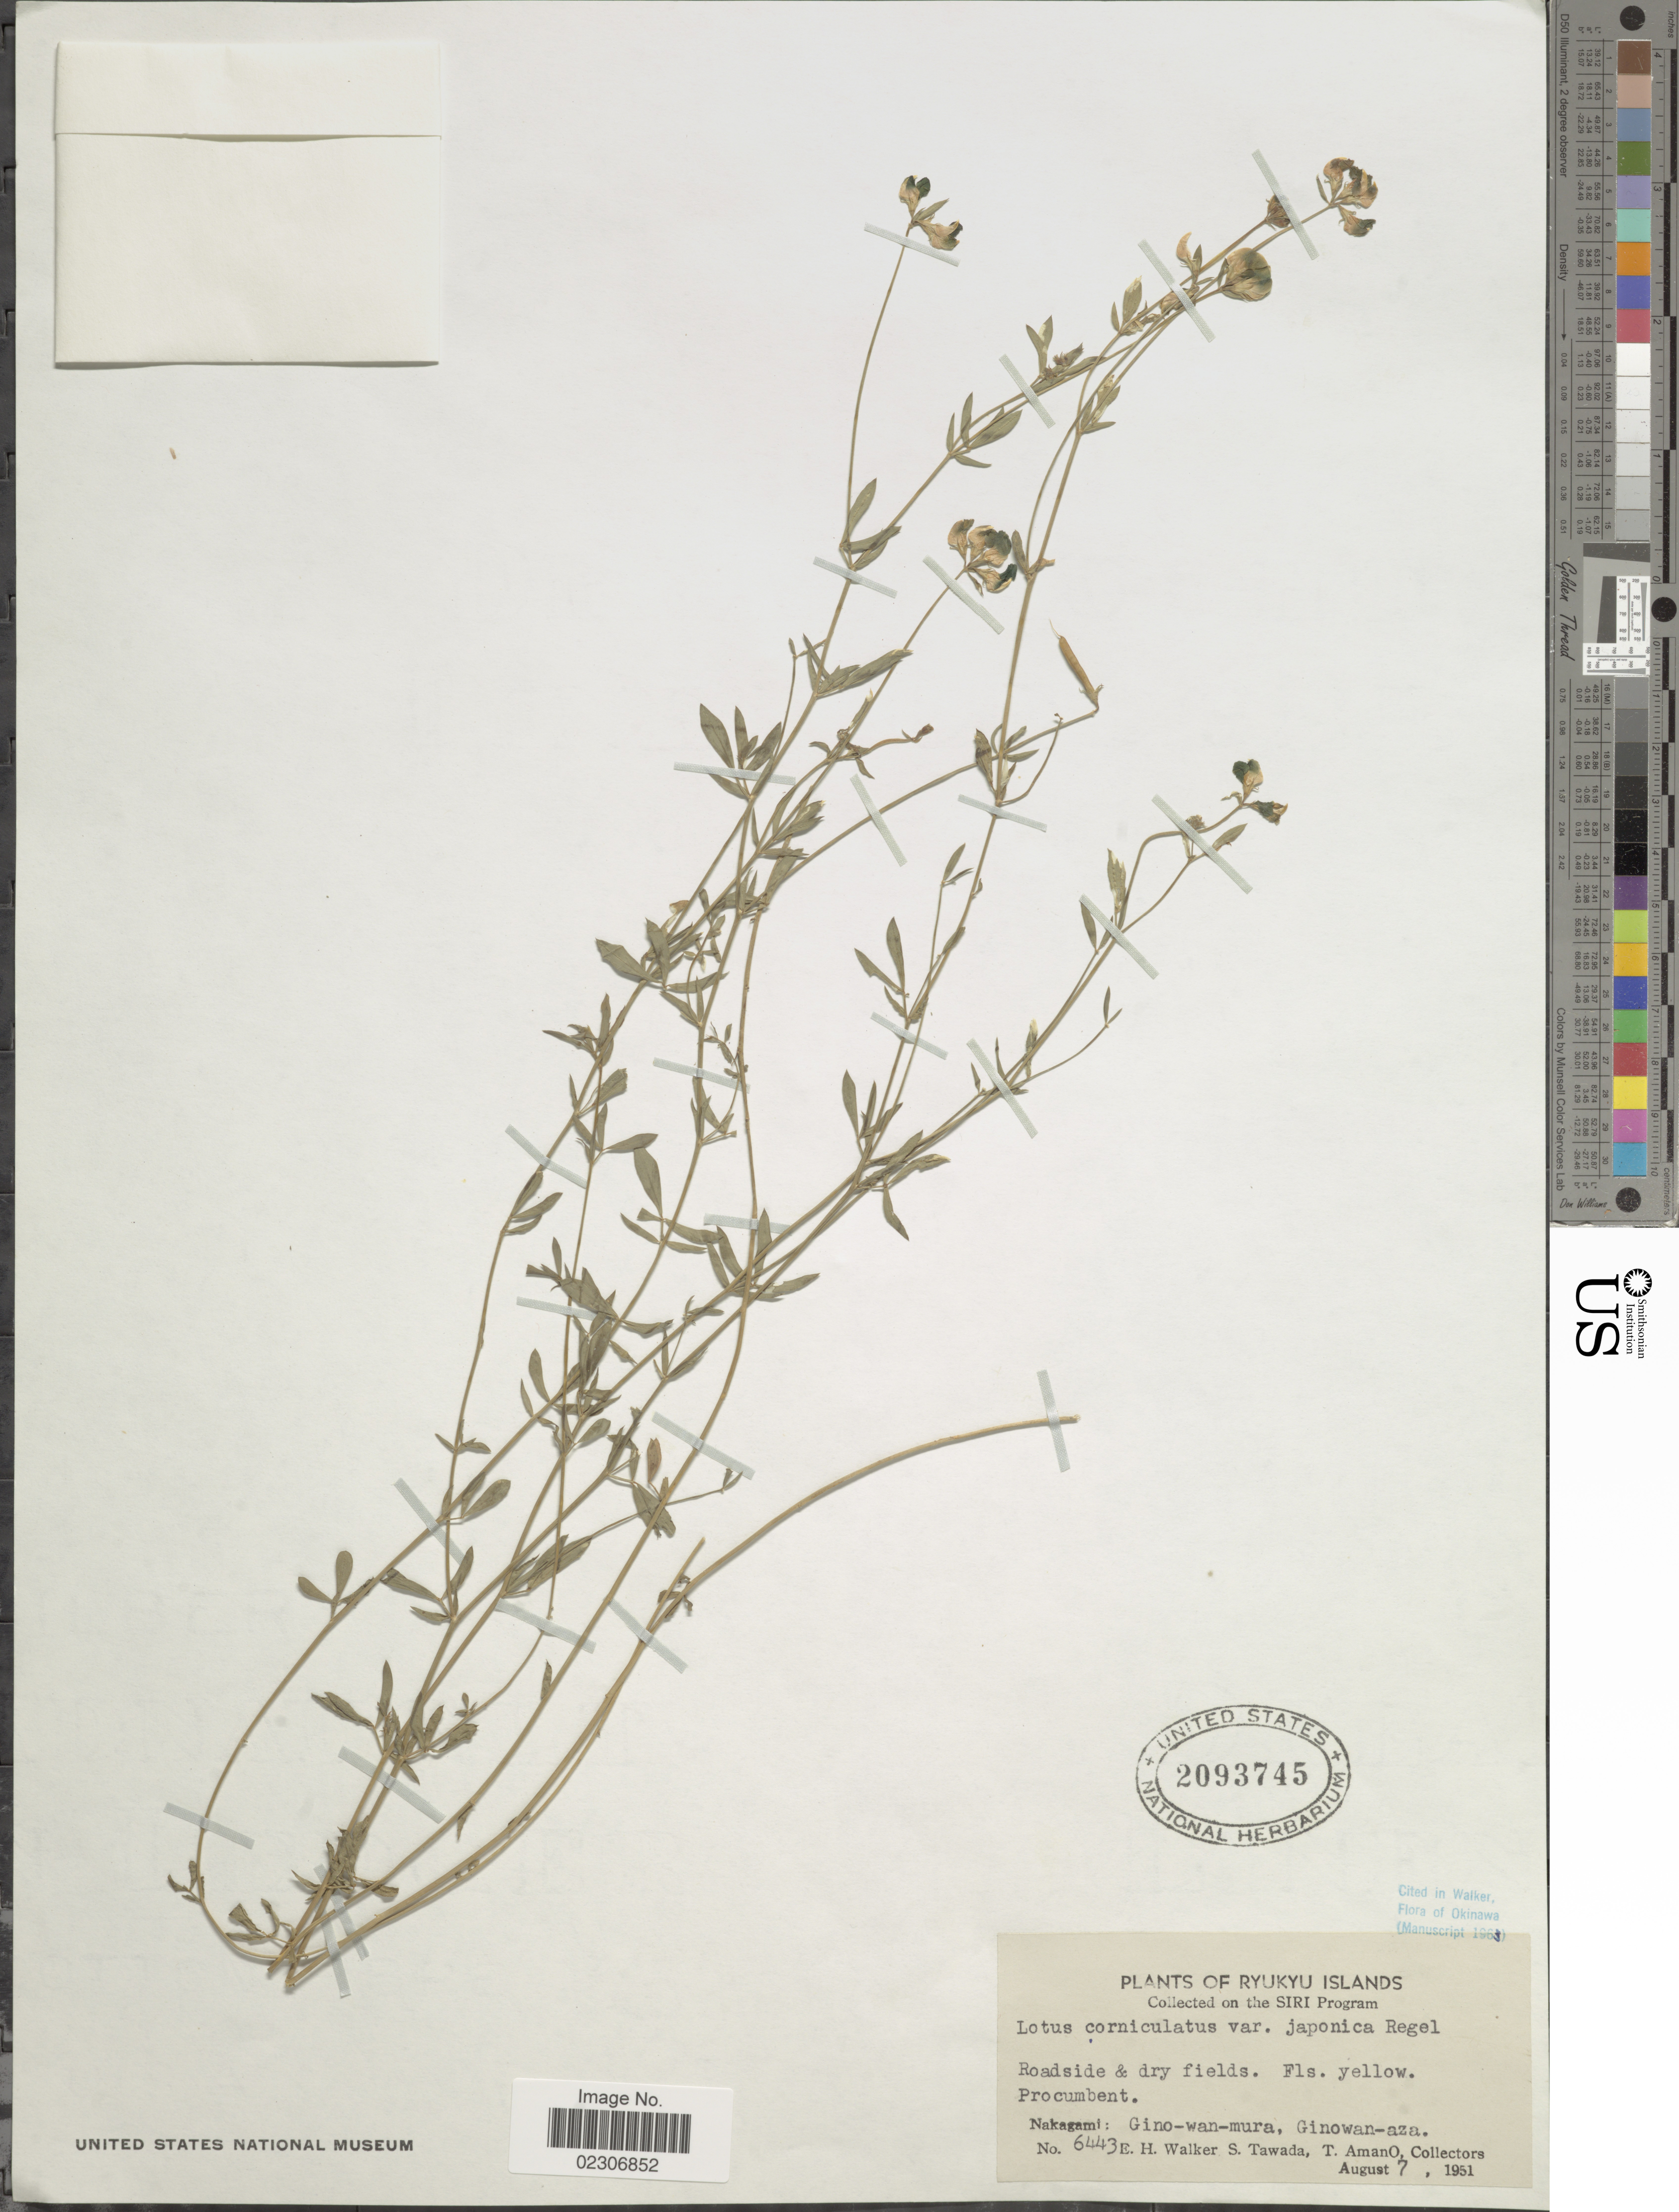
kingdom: Plantae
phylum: Tracheophyta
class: Magnoliopsida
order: Fabales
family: Fabaceae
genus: Lotus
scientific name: Lotus corniculatus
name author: L.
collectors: H. Walker, S. Tawada & T. Amano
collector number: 6443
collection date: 1951-08-07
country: Japan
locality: Ryukyu Islands, Roadside & dry fields, Nakagami: Gino-wan-mura, Ginowan-aza.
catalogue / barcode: US 2093745